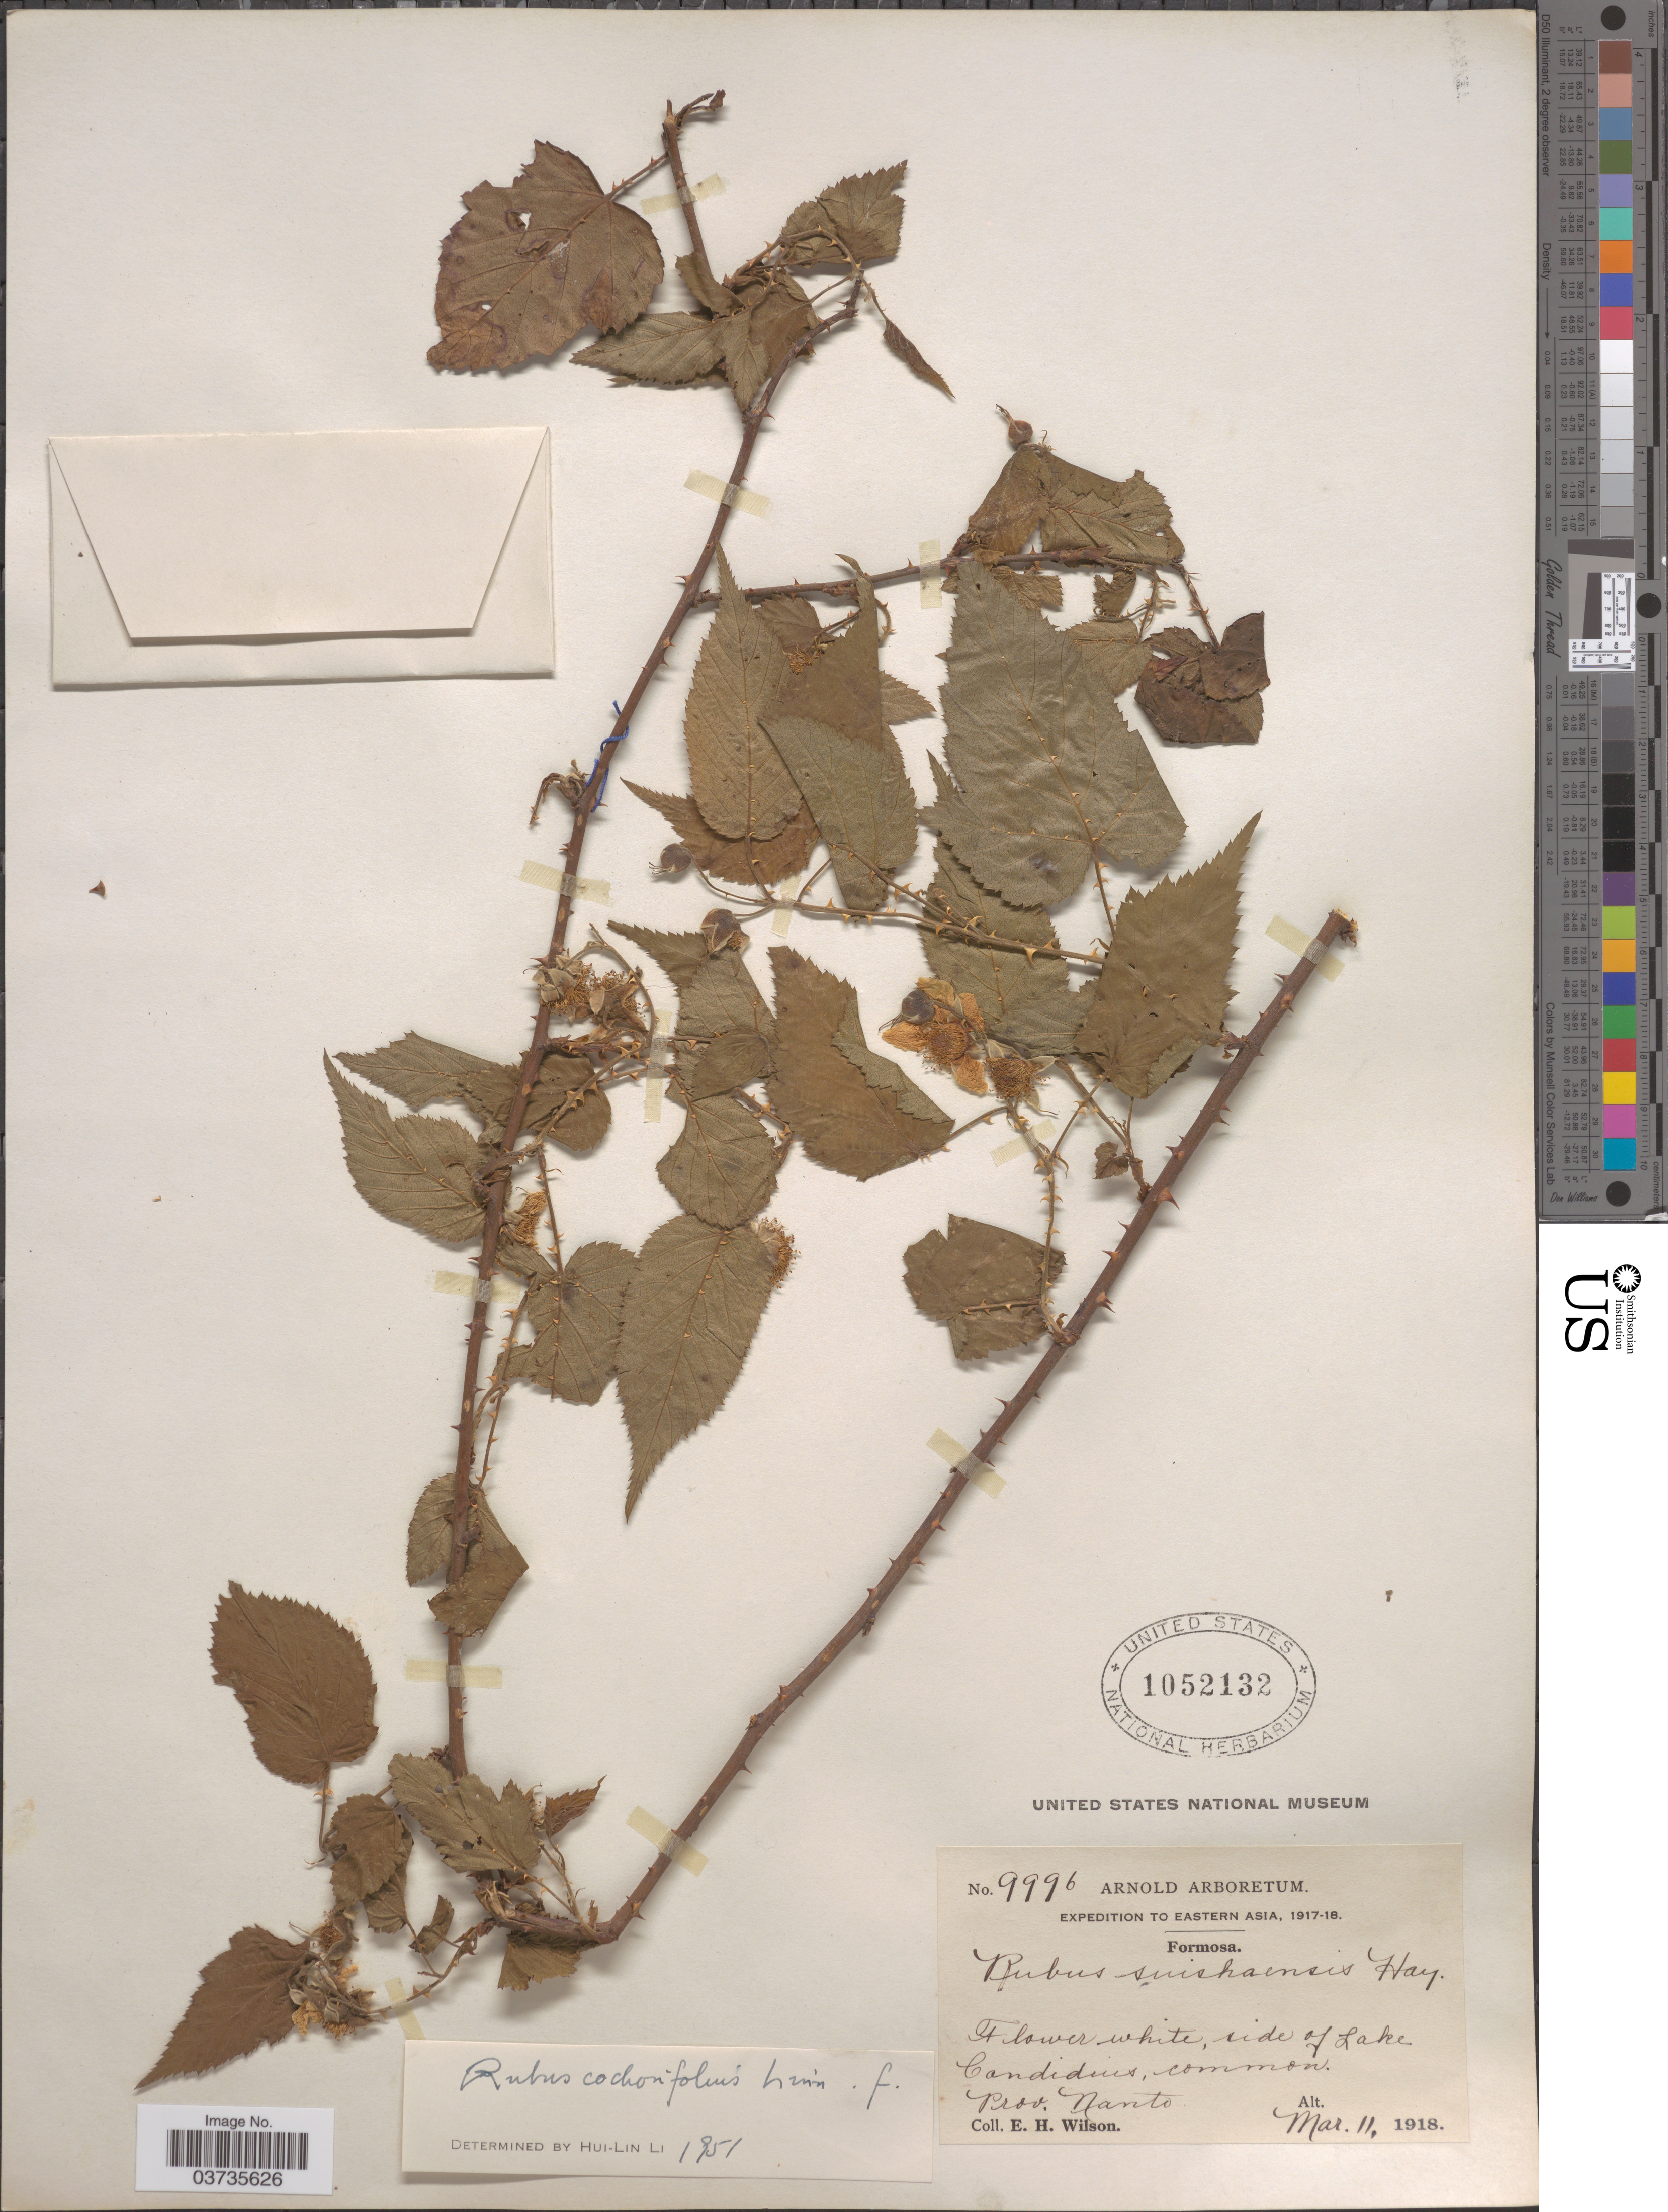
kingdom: Plantae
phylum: Tracheophyta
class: Magnoliopsida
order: Rosales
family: Rosaceae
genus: Rubus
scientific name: Rubus corchorifolius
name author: L. f.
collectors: E. Wilson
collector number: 9996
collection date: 1918-03-11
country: Taiwan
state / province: Nantou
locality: Eastern Asia. Formosa. Prov. Nanto.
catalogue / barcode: US 1052132